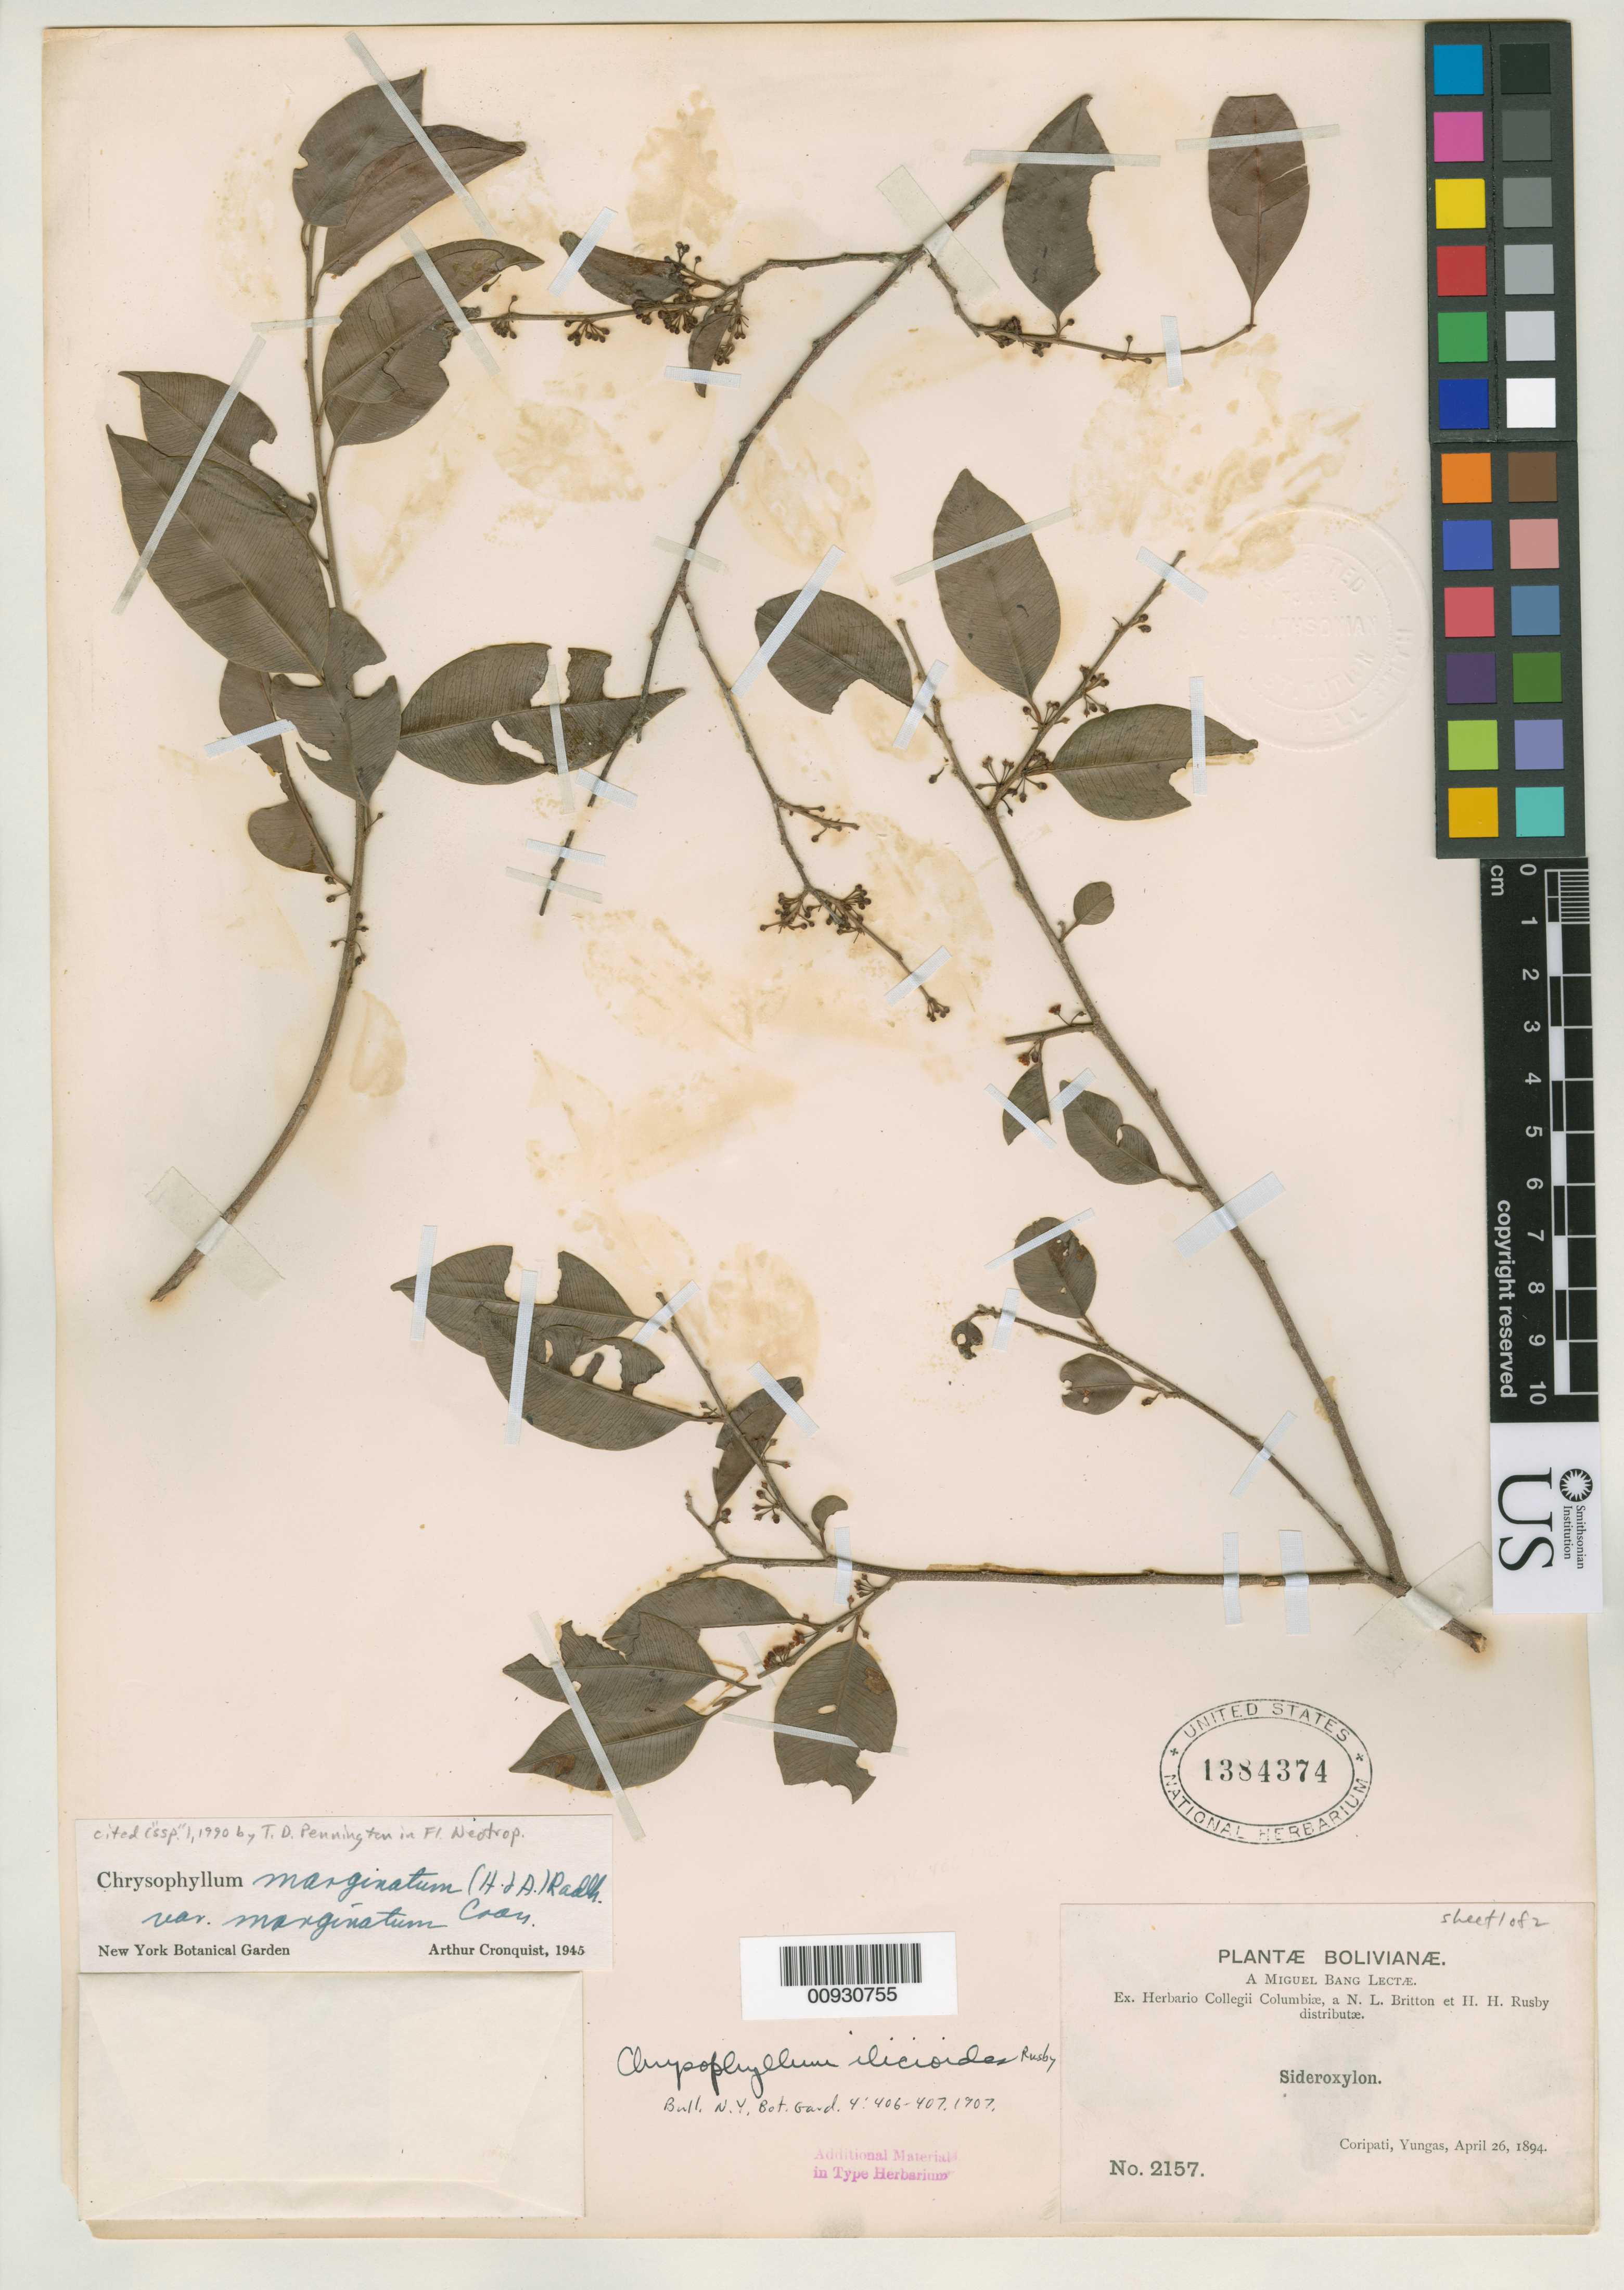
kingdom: Plantae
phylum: Tracheophyta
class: Magnoliopsida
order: Ericales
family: Sapotaceae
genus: Chrysophyllum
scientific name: Chrysophyllum ilicioides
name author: Rusby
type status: Isotype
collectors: M. Bang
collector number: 2157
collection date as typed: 26 Apr 1894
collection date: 1894-04-26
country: Bolivia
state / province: La Paz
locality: Coripati, Yungas.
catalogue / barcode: US 1384374